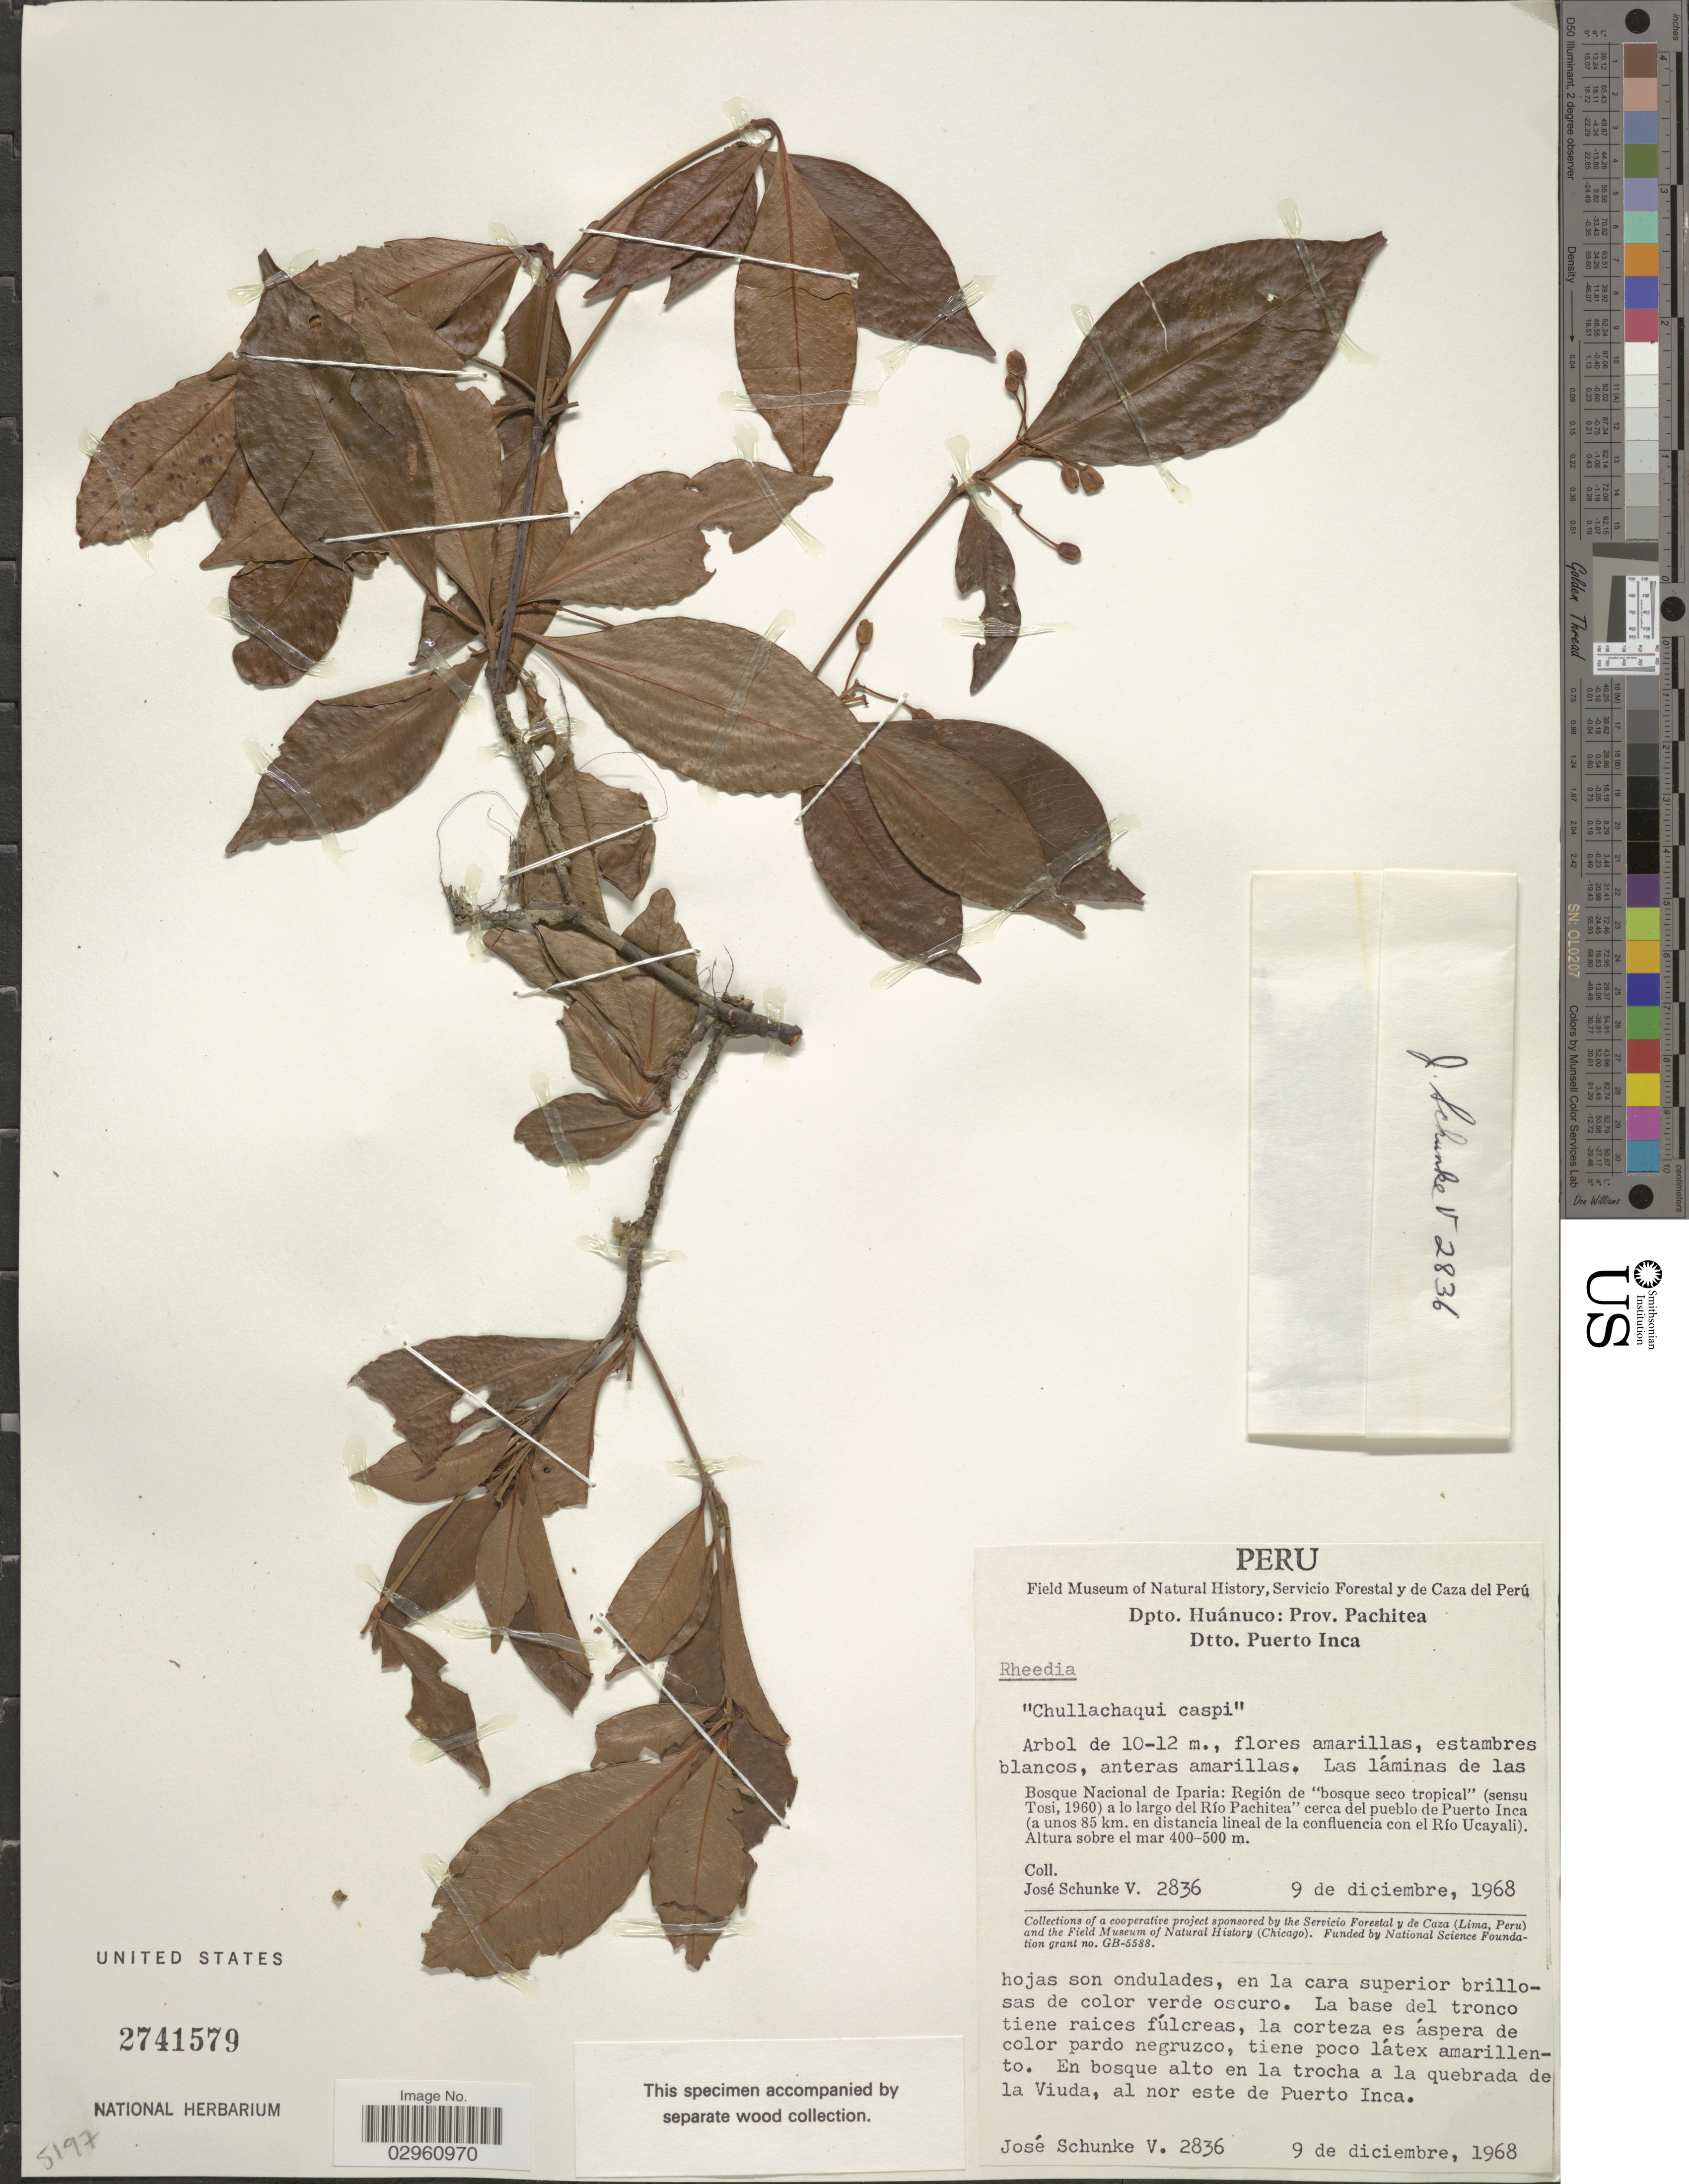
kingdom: Plantae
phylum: Tracheophyta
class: Magnoliopsida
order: Malpighiales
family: Clusiaceae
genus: Tovomita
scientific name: Tovomita fructipendula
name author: (Ruiz & Pav.) Cambess.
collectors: J. Schunke Vigo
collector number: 2836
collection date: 1968-12-09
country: Peru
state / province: Huánuco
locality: Dpto. Huánuco: Prov. Pachitea Dtto. Puerto Inca. Bosque Nacional de Iparia: Región de "bosque seco tropical" (sensu Tosi, 1960) a lo largo del Río Pachitea cerca del pueblo de Puerto Inca (a unos 85 km. en distancia lineal de la confluencia con el Río Ucayali). A la quebrada de la Viuda, al nor este de Puerto Inca.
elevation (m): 400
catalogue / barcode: US 2741579